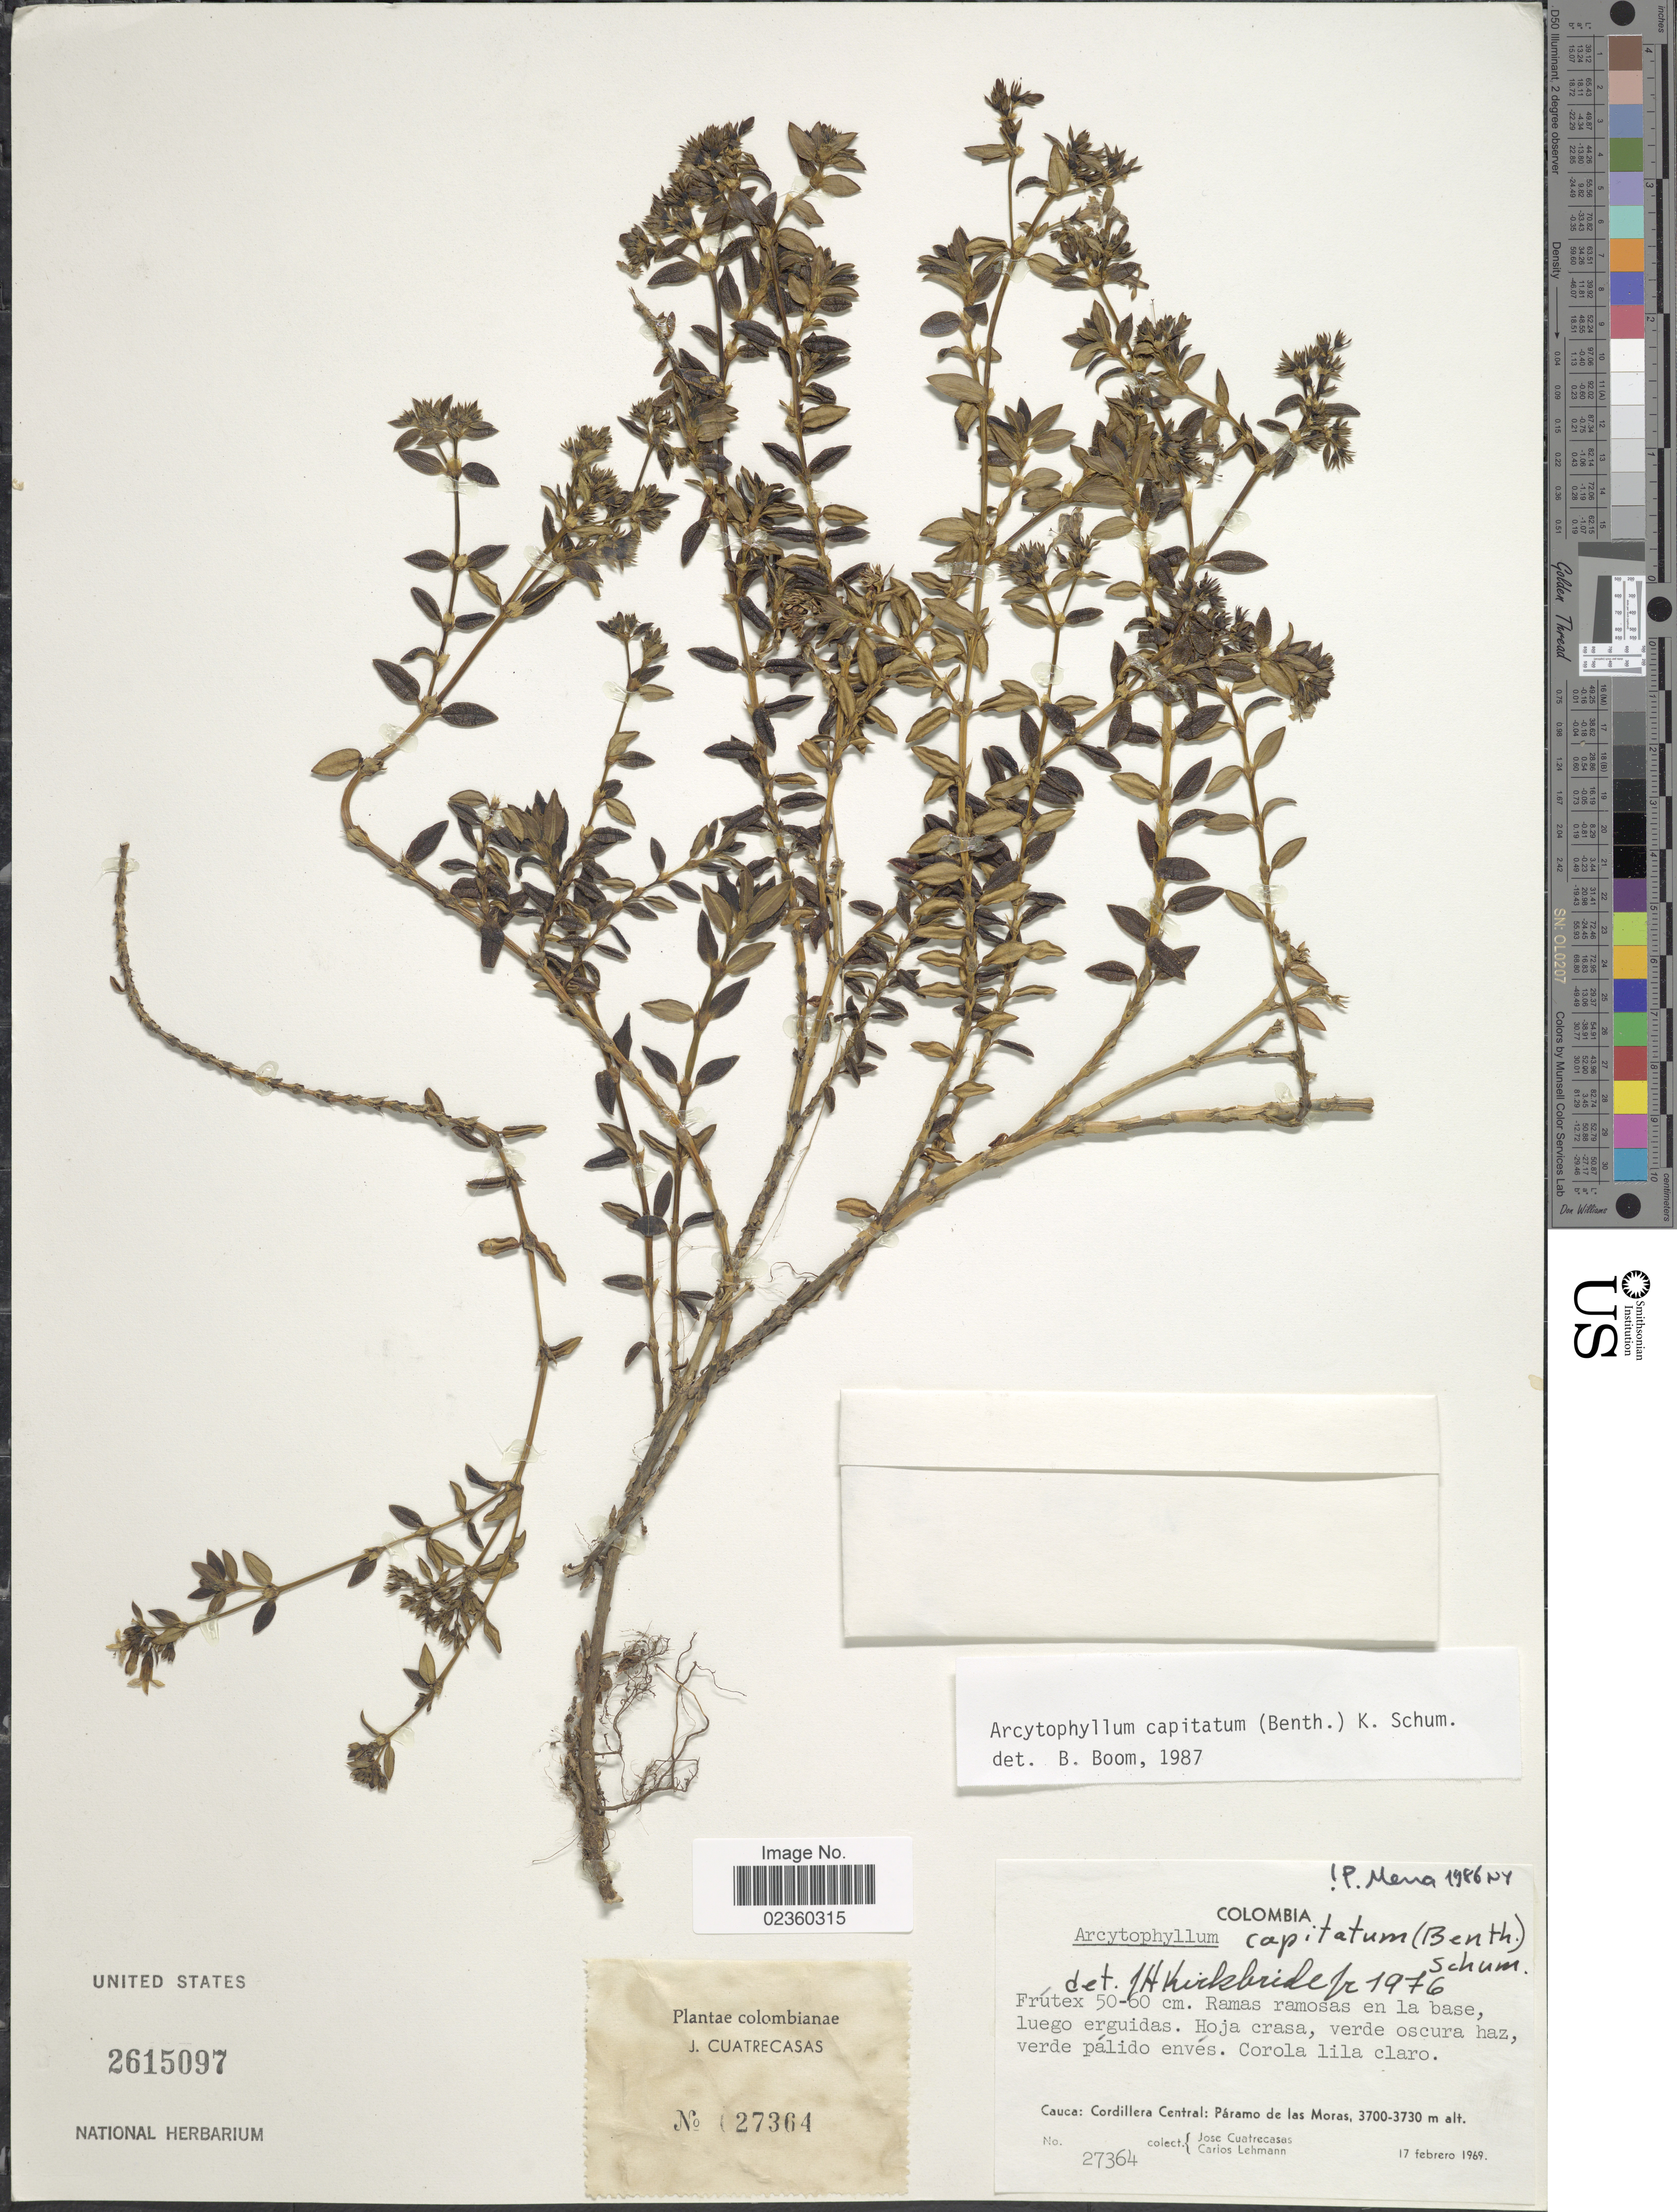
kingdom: Plantae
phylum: Tracheophyta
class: Magnoliopsida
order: Gentianales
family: Rubiaceae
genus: Arcytophyllum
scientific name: Arcytophyllum capitatum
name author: (Benth.) K. Schum.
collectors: J. Cuatrecasas & C. Lehmann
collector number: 27364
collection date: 1969-02-17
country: Colombia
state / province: Cauca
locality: Cordillera Central: Páramo de las Moras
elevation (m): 3700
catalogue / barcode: US 2615097